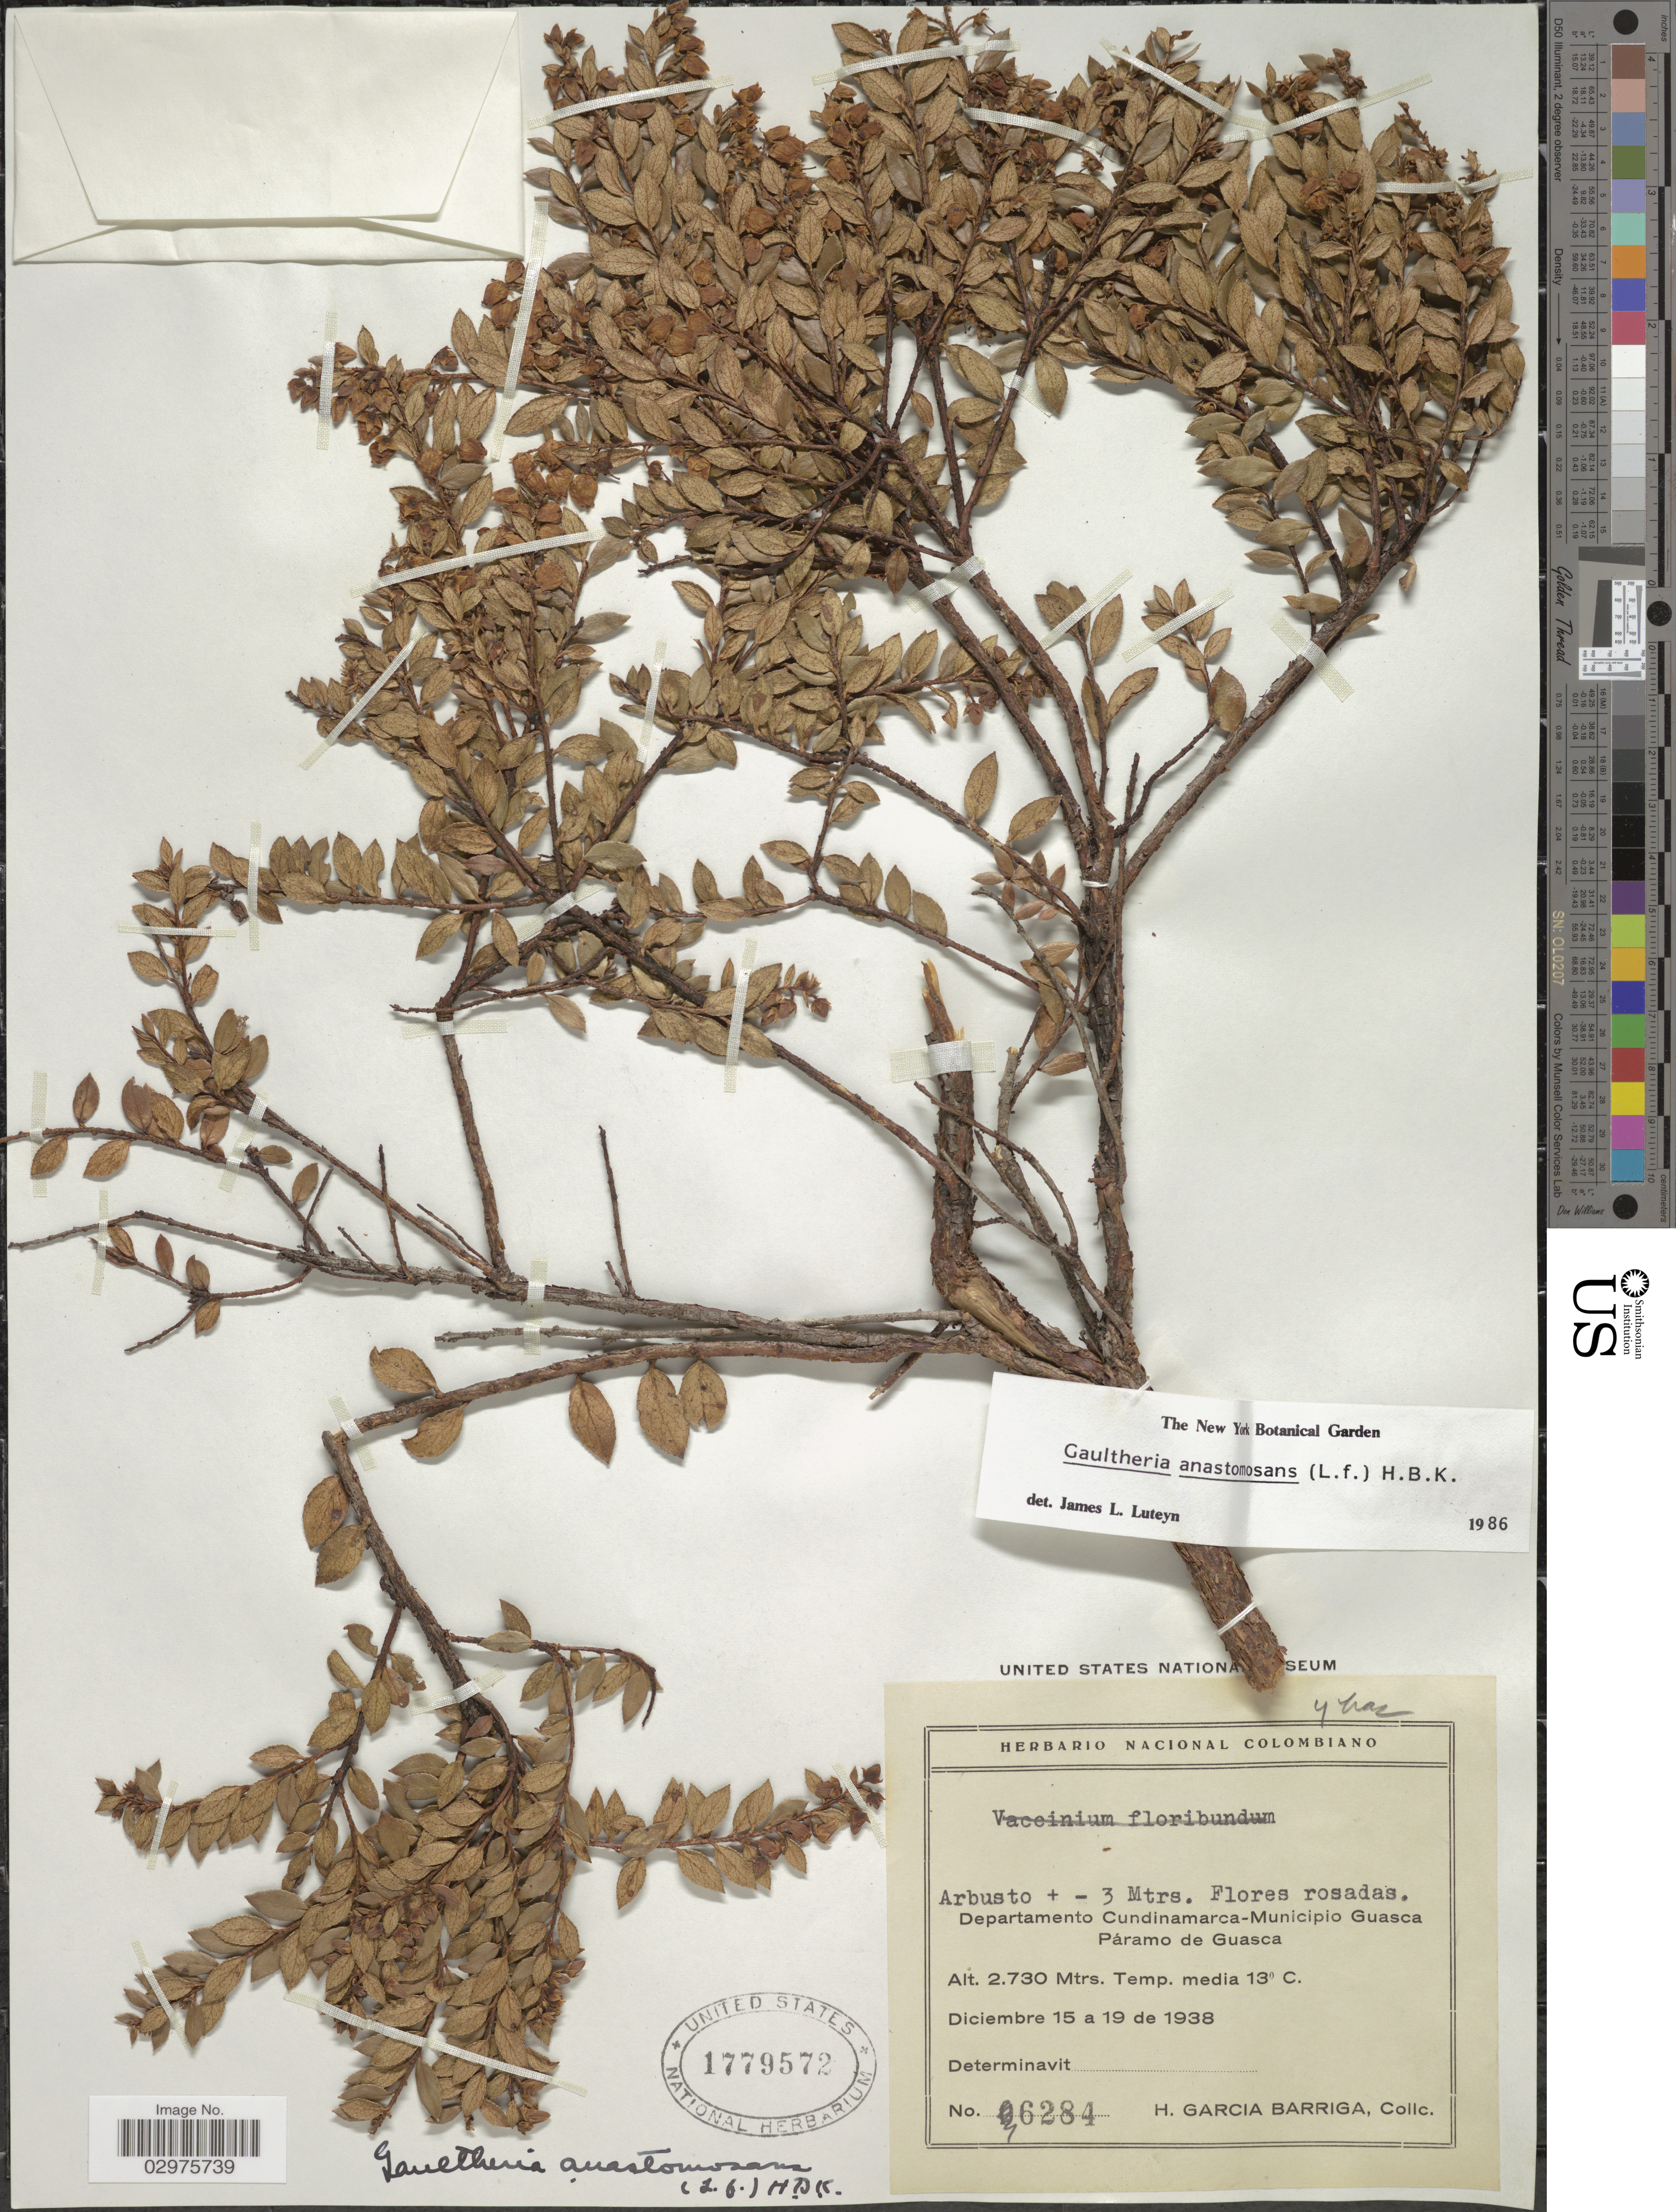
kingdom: Plantae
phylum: Tracheophyta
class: Magnoliopsida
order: Ericales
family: Ericaceae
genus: Gaultheria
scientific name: Gaultheria anastomosans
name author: (L. f.) Kunth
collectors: H. García Barriga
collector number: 6284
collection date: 1938-12-15/1938-12-19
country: Colombia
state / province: Cundinamarca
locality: Departamento Cundinamarca-Municipio Guasca. Páramo de Guasca.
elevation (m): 2730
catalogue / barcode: US 1779572